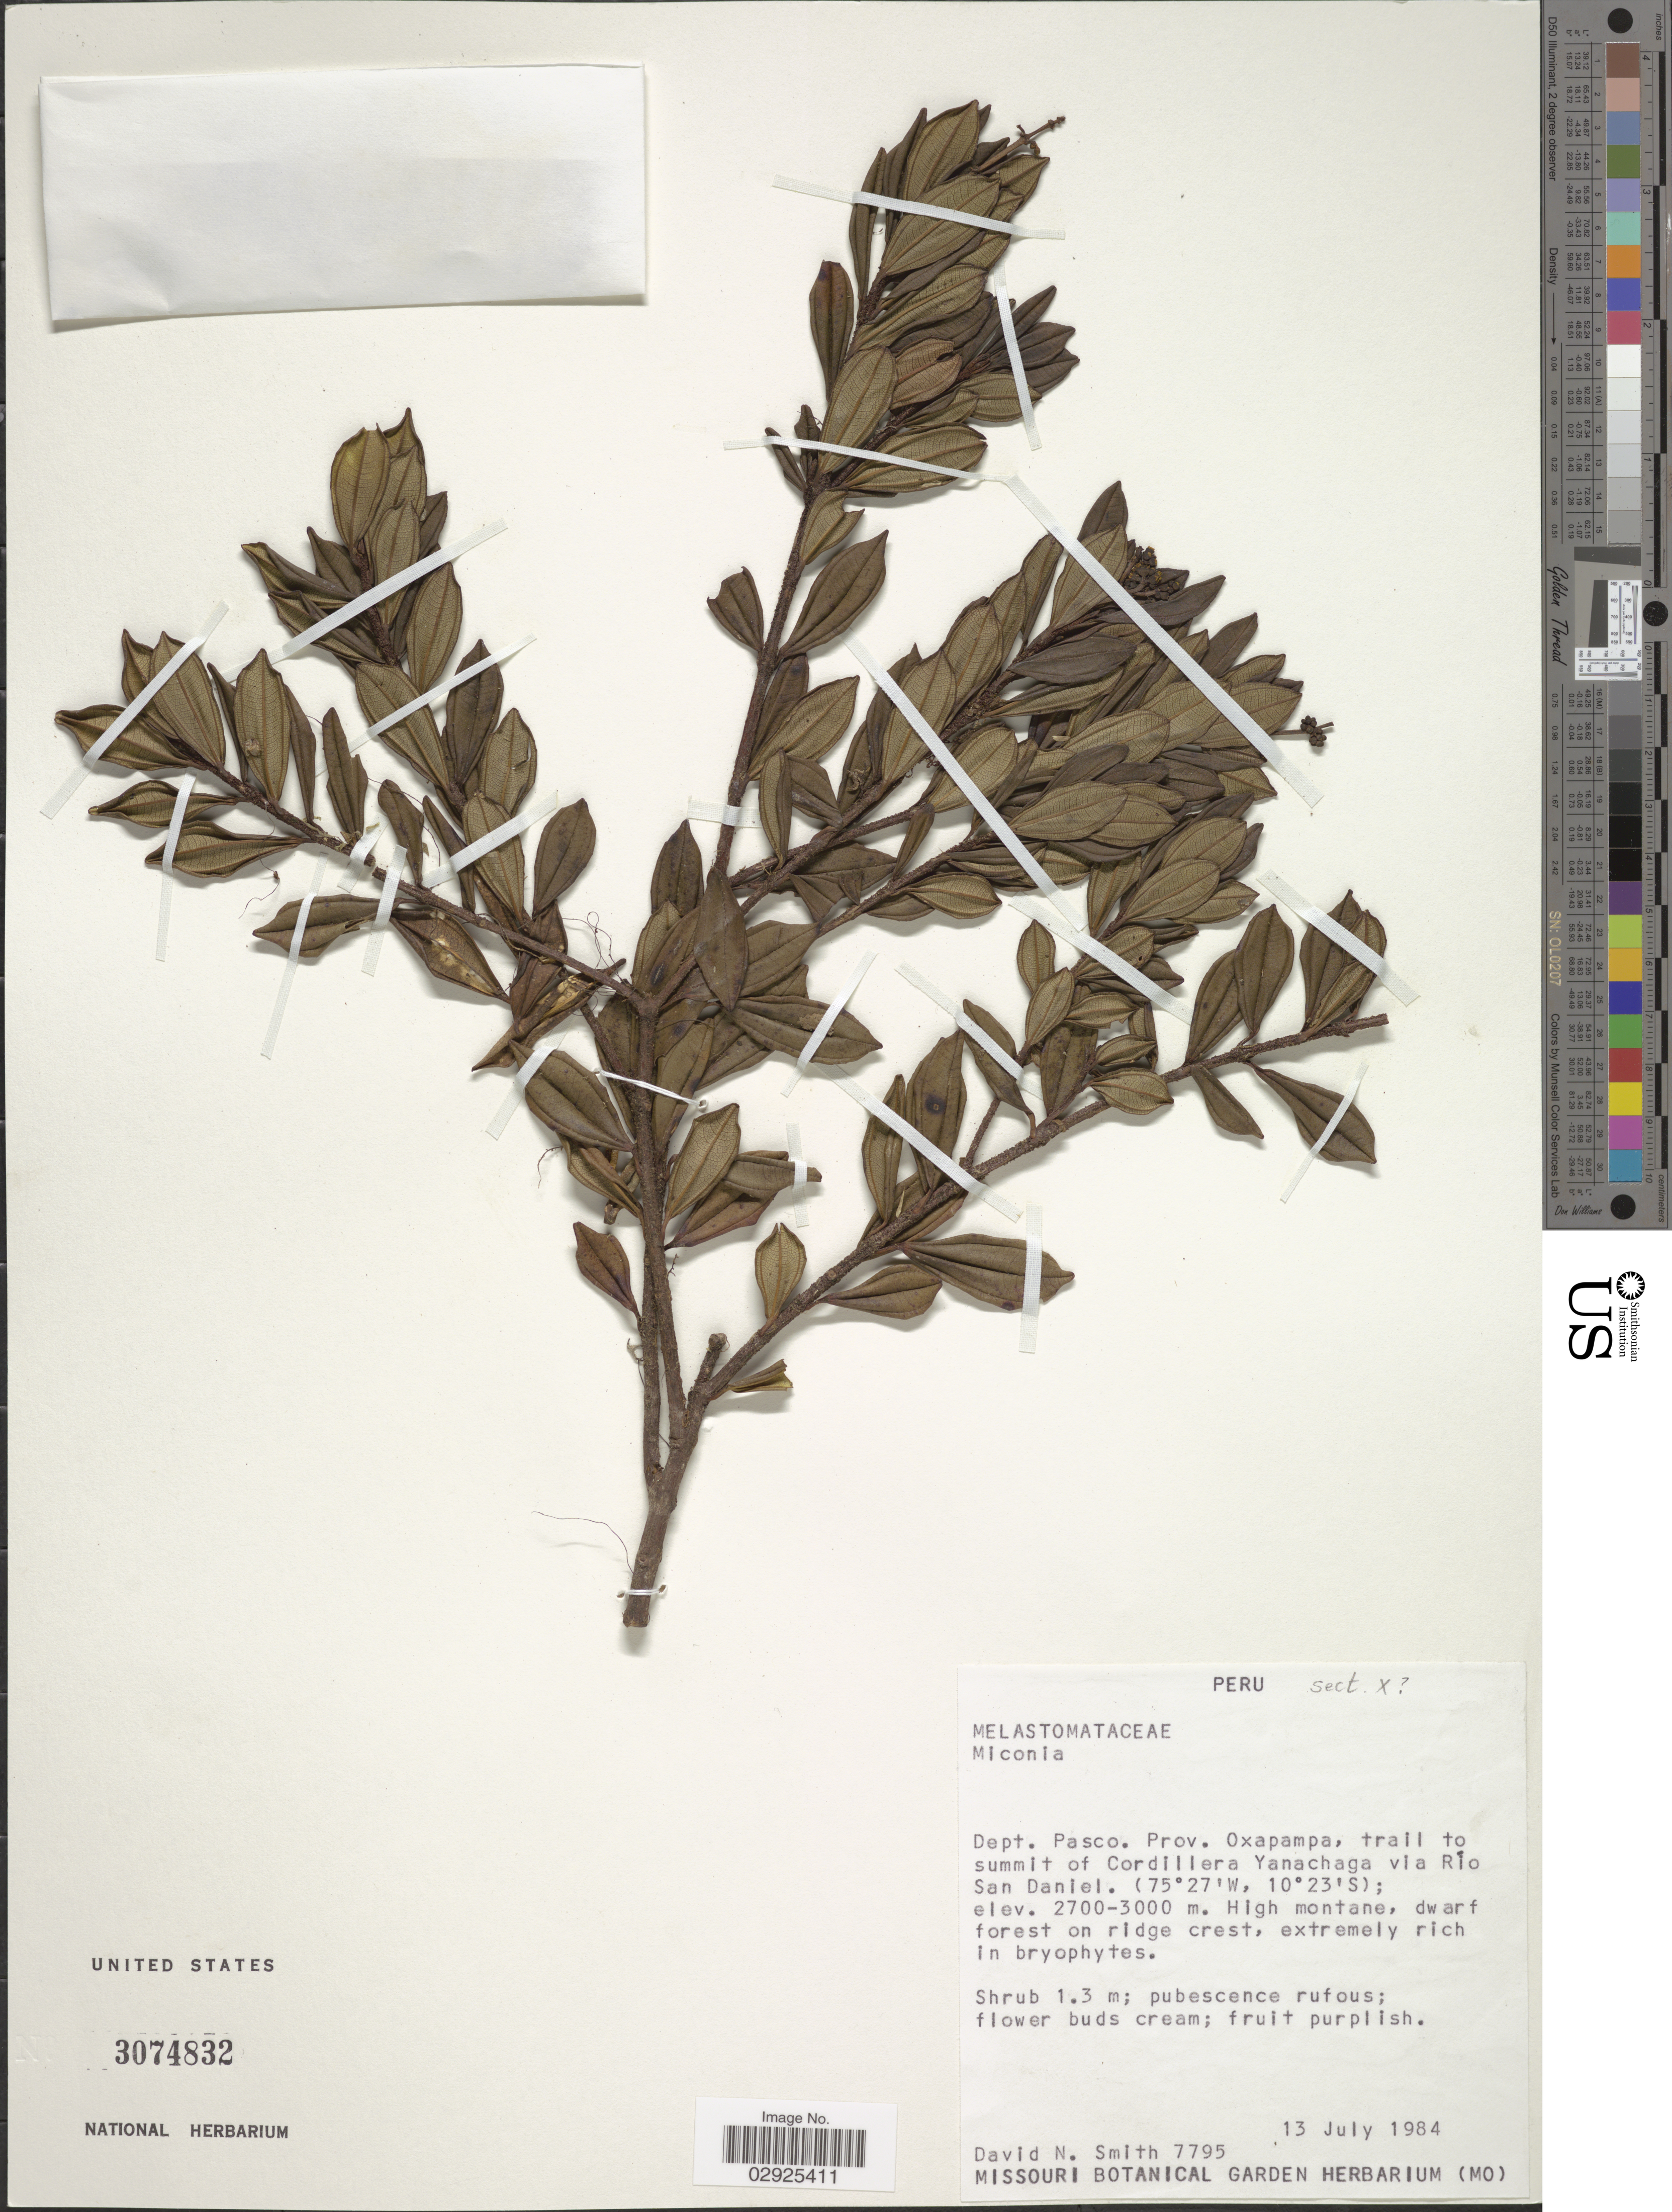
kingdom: Plantae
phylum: Tracheophyta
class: Magnoliopsida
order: Myrtales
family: Melastomataceae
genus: Miconia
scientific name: Miconia sp.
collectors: D. Smith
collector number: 7795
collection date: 1984-07-13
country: Peru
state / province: Pasco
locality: Dept. Pasco, Prov. Oxapampa, trail to summit of Cordillera Yanachaga via Río San Daniel.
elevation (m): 2700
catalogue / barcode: US 3074832